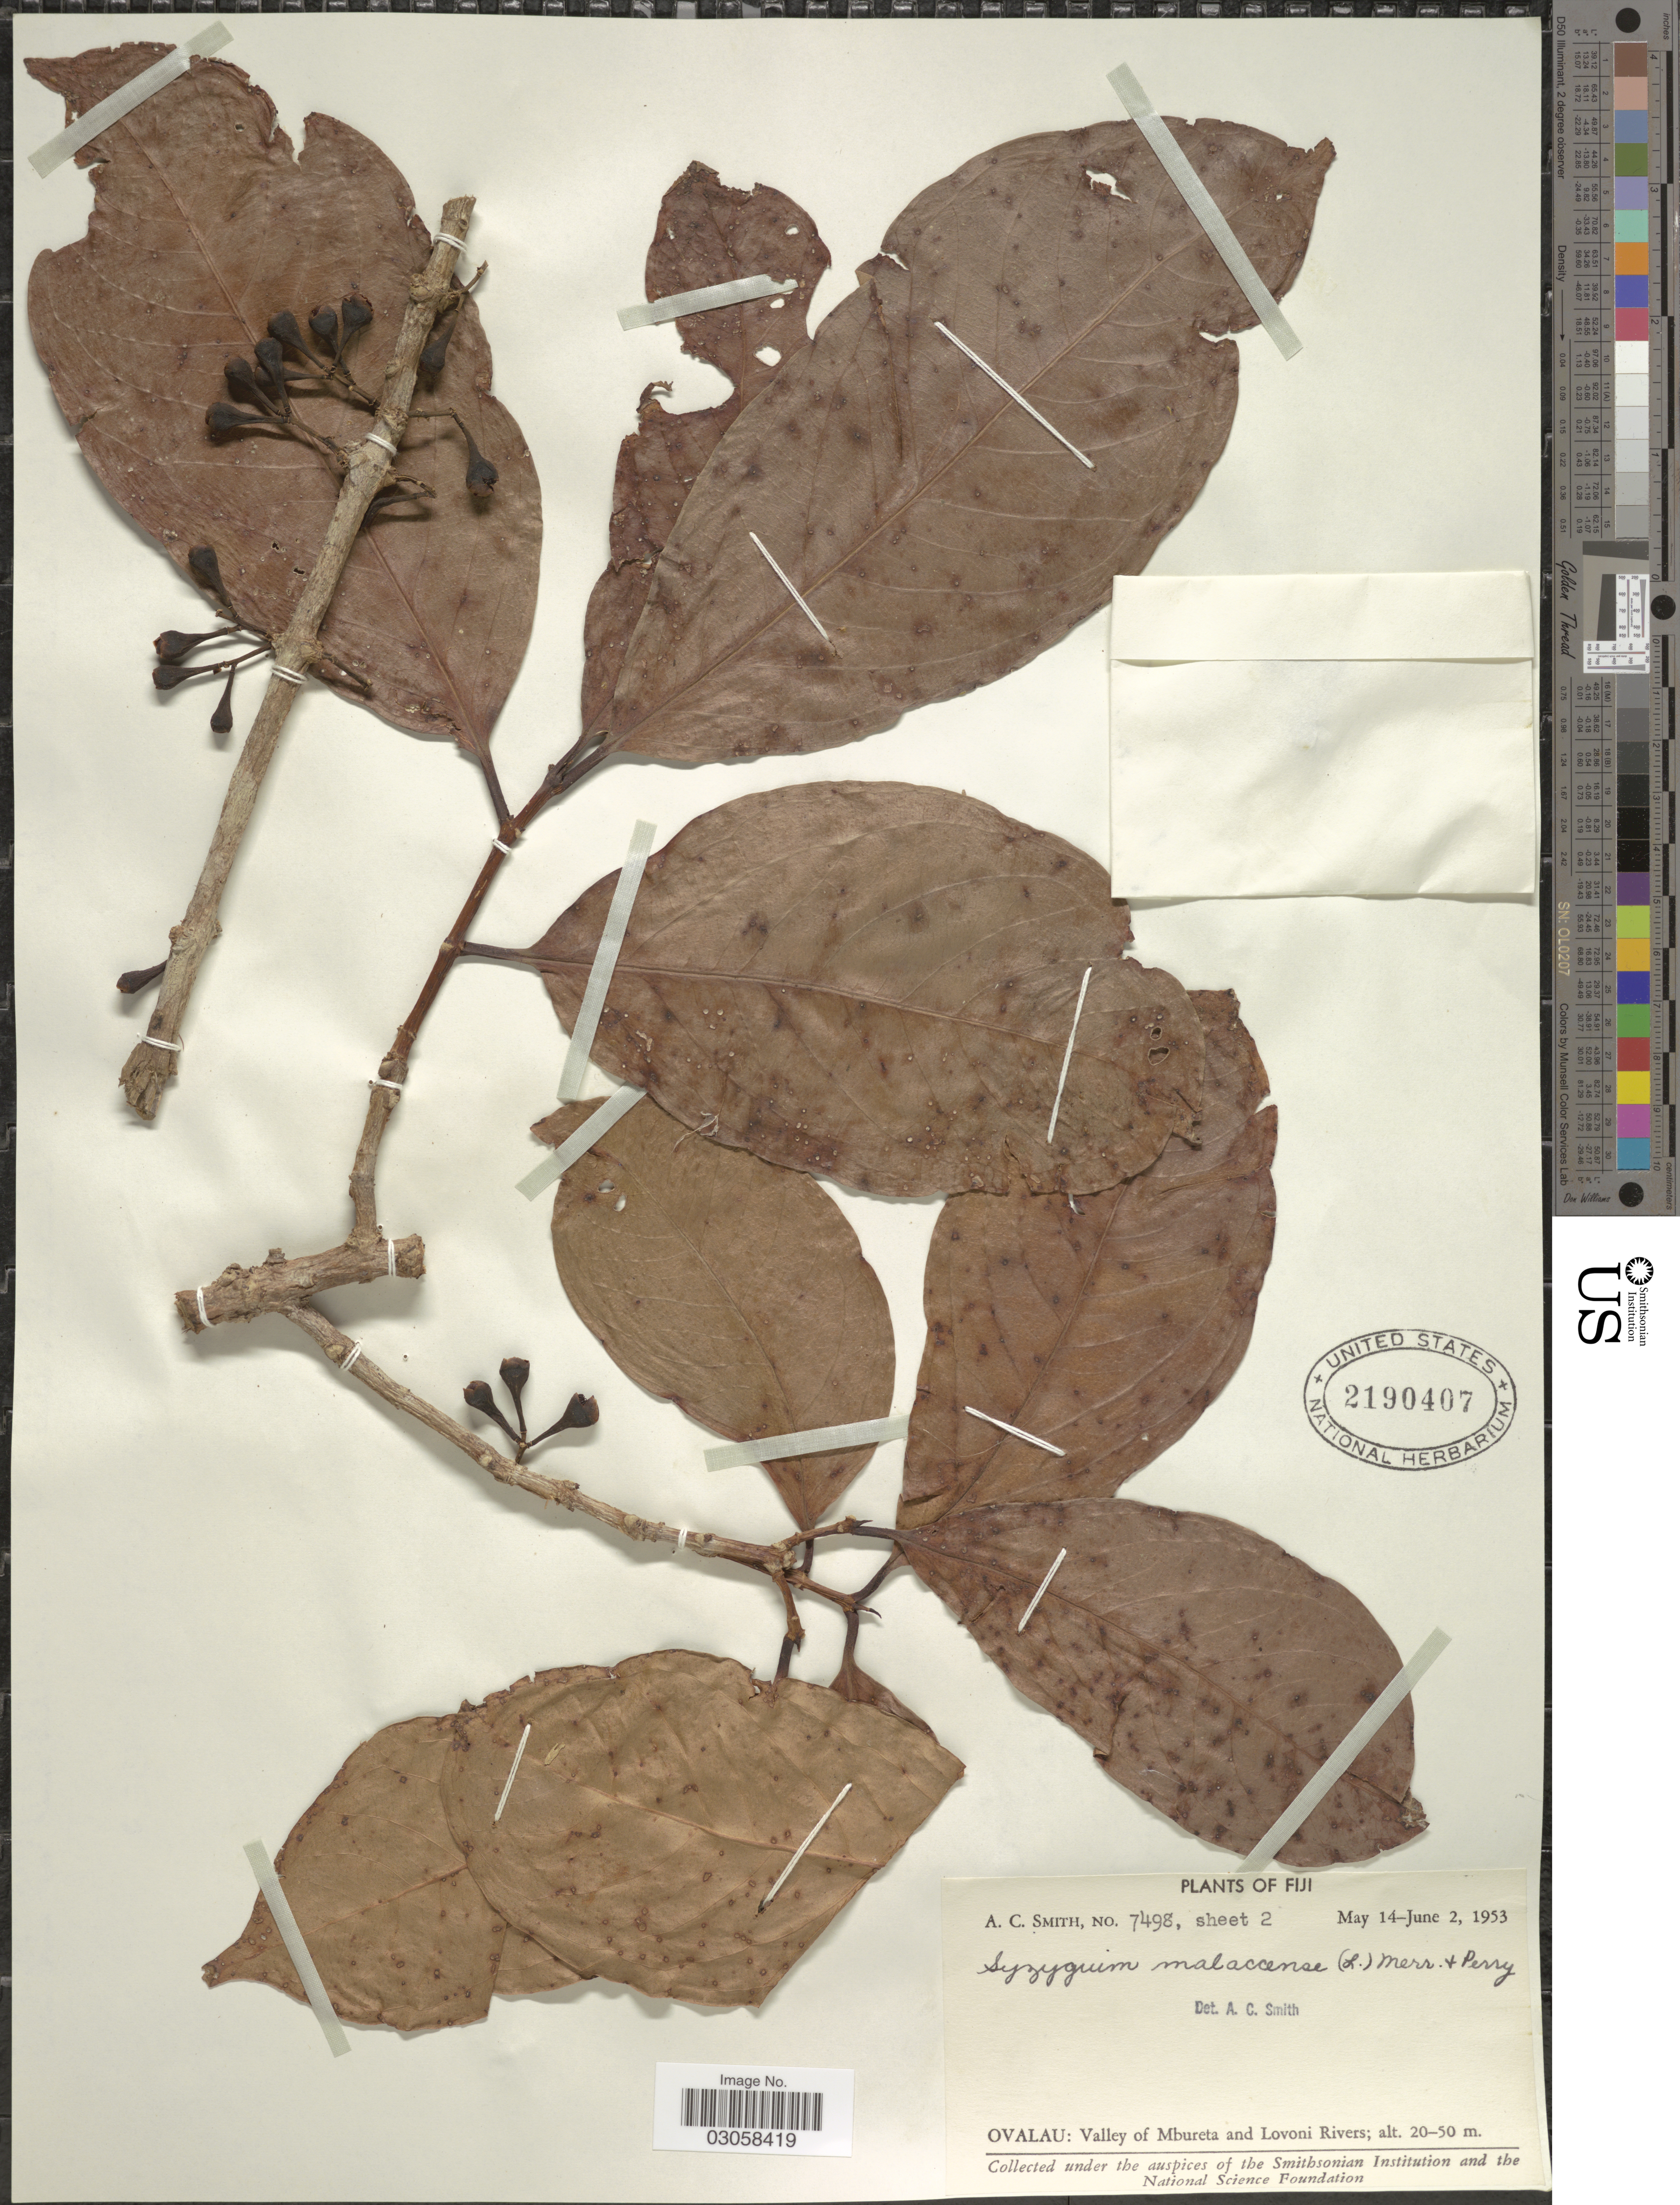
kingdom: Plantae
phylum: Tracheophyta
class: Magnoliopsida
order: Myrtales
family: Myrtaceae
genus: Syzygium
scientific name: Syzygium malaccense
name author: (L.) Merr. & L.M. Perry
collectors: A. C. Smith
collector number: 8498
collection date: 1953-05-14/1953-06-02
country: Fiji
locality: Ovalau: Valley of Mbureta and Lovoni Rivers.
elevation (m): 20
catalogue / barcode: US 2190407